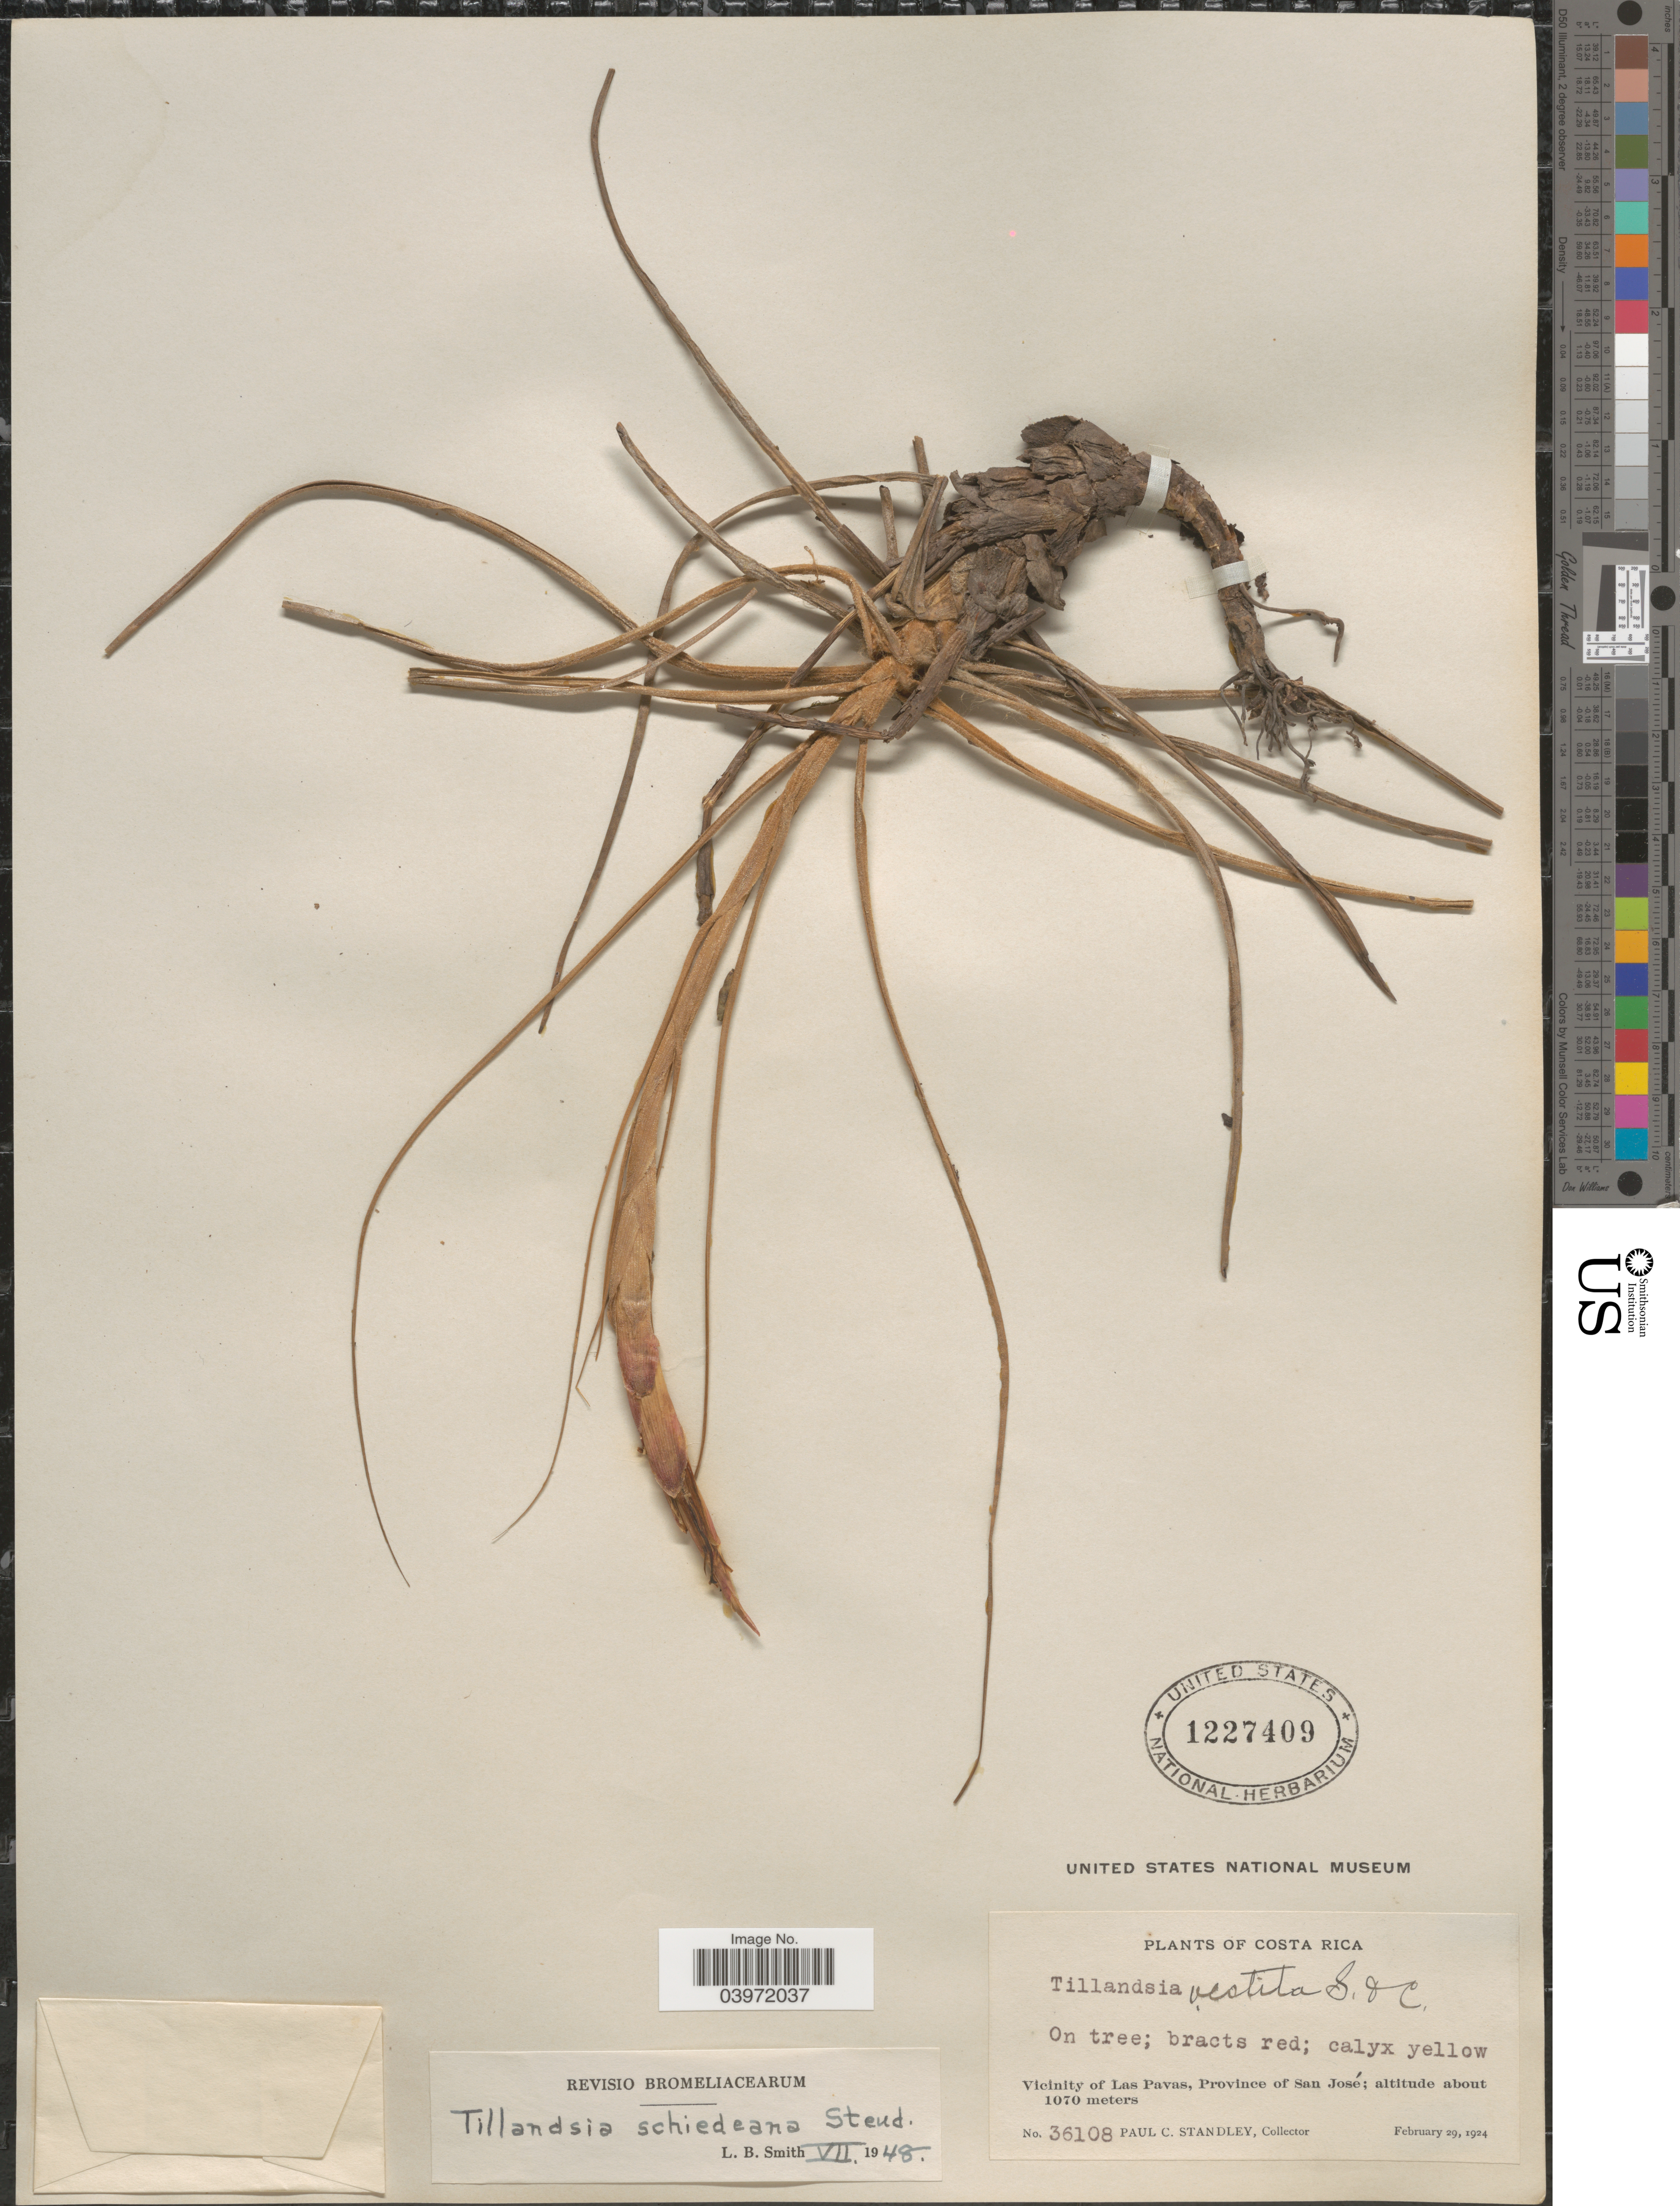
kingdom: Plantae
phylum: Tracheophyta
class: Liliopsida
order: Poales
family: Bromeliaceae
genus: Tillandsia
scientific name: Tillandsia schiedeana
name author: Steud.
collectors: P. C. Standley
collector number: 36108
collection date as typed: February 29, 1924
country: Costa Rica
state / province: San José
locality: Vicinity of Las Pavas.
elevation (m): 1070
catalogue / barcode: US 1227409